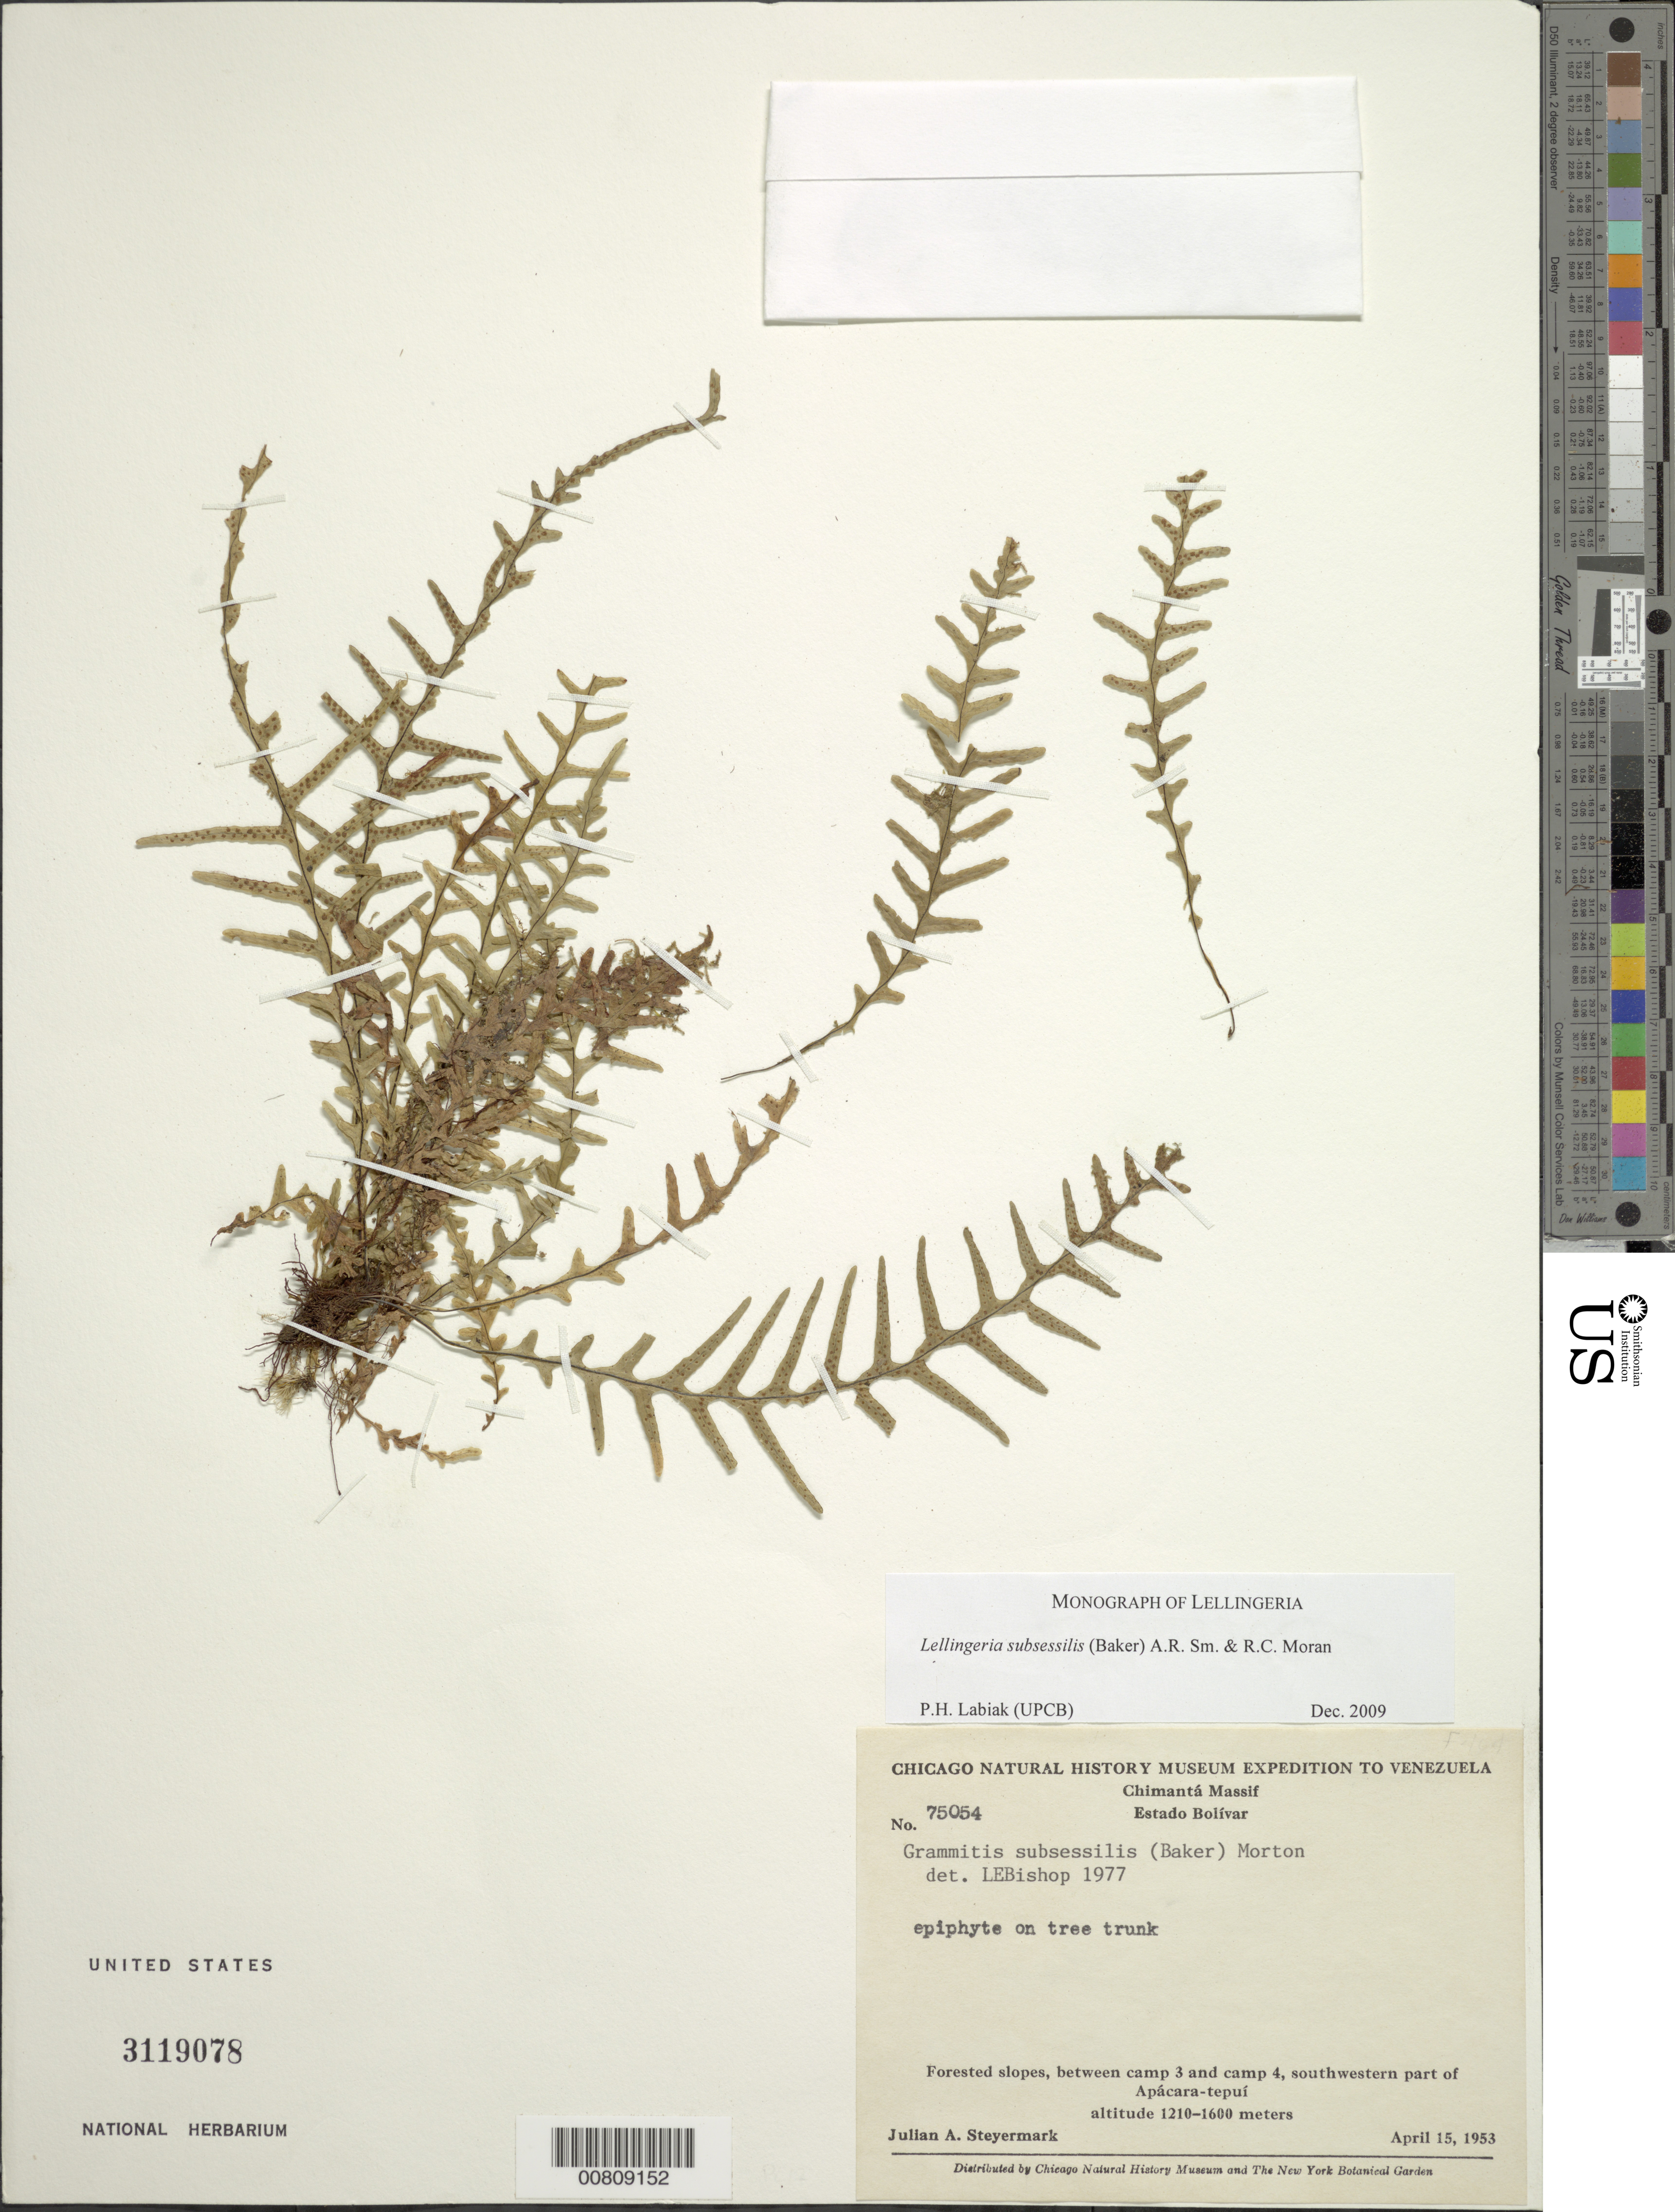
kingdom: Plantae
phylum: Tracheophyta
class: Polypodiopsida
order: Polypodiales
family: Polypodiaceae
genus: Lellingeria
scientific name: Lellingeria subsessilis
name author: (Baker) A.R. Sm. & R.C. Moran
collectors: J. Steyermark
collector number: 75054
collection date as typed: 15-Apr-53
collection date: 1953-04-15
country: Venezuela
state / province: Bolívar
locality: Chimantá Massif, between camp 3 and camp 4, SW part of Apácara-tepuí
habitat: Forested slopes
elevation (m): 1210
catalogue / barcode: US 3119078